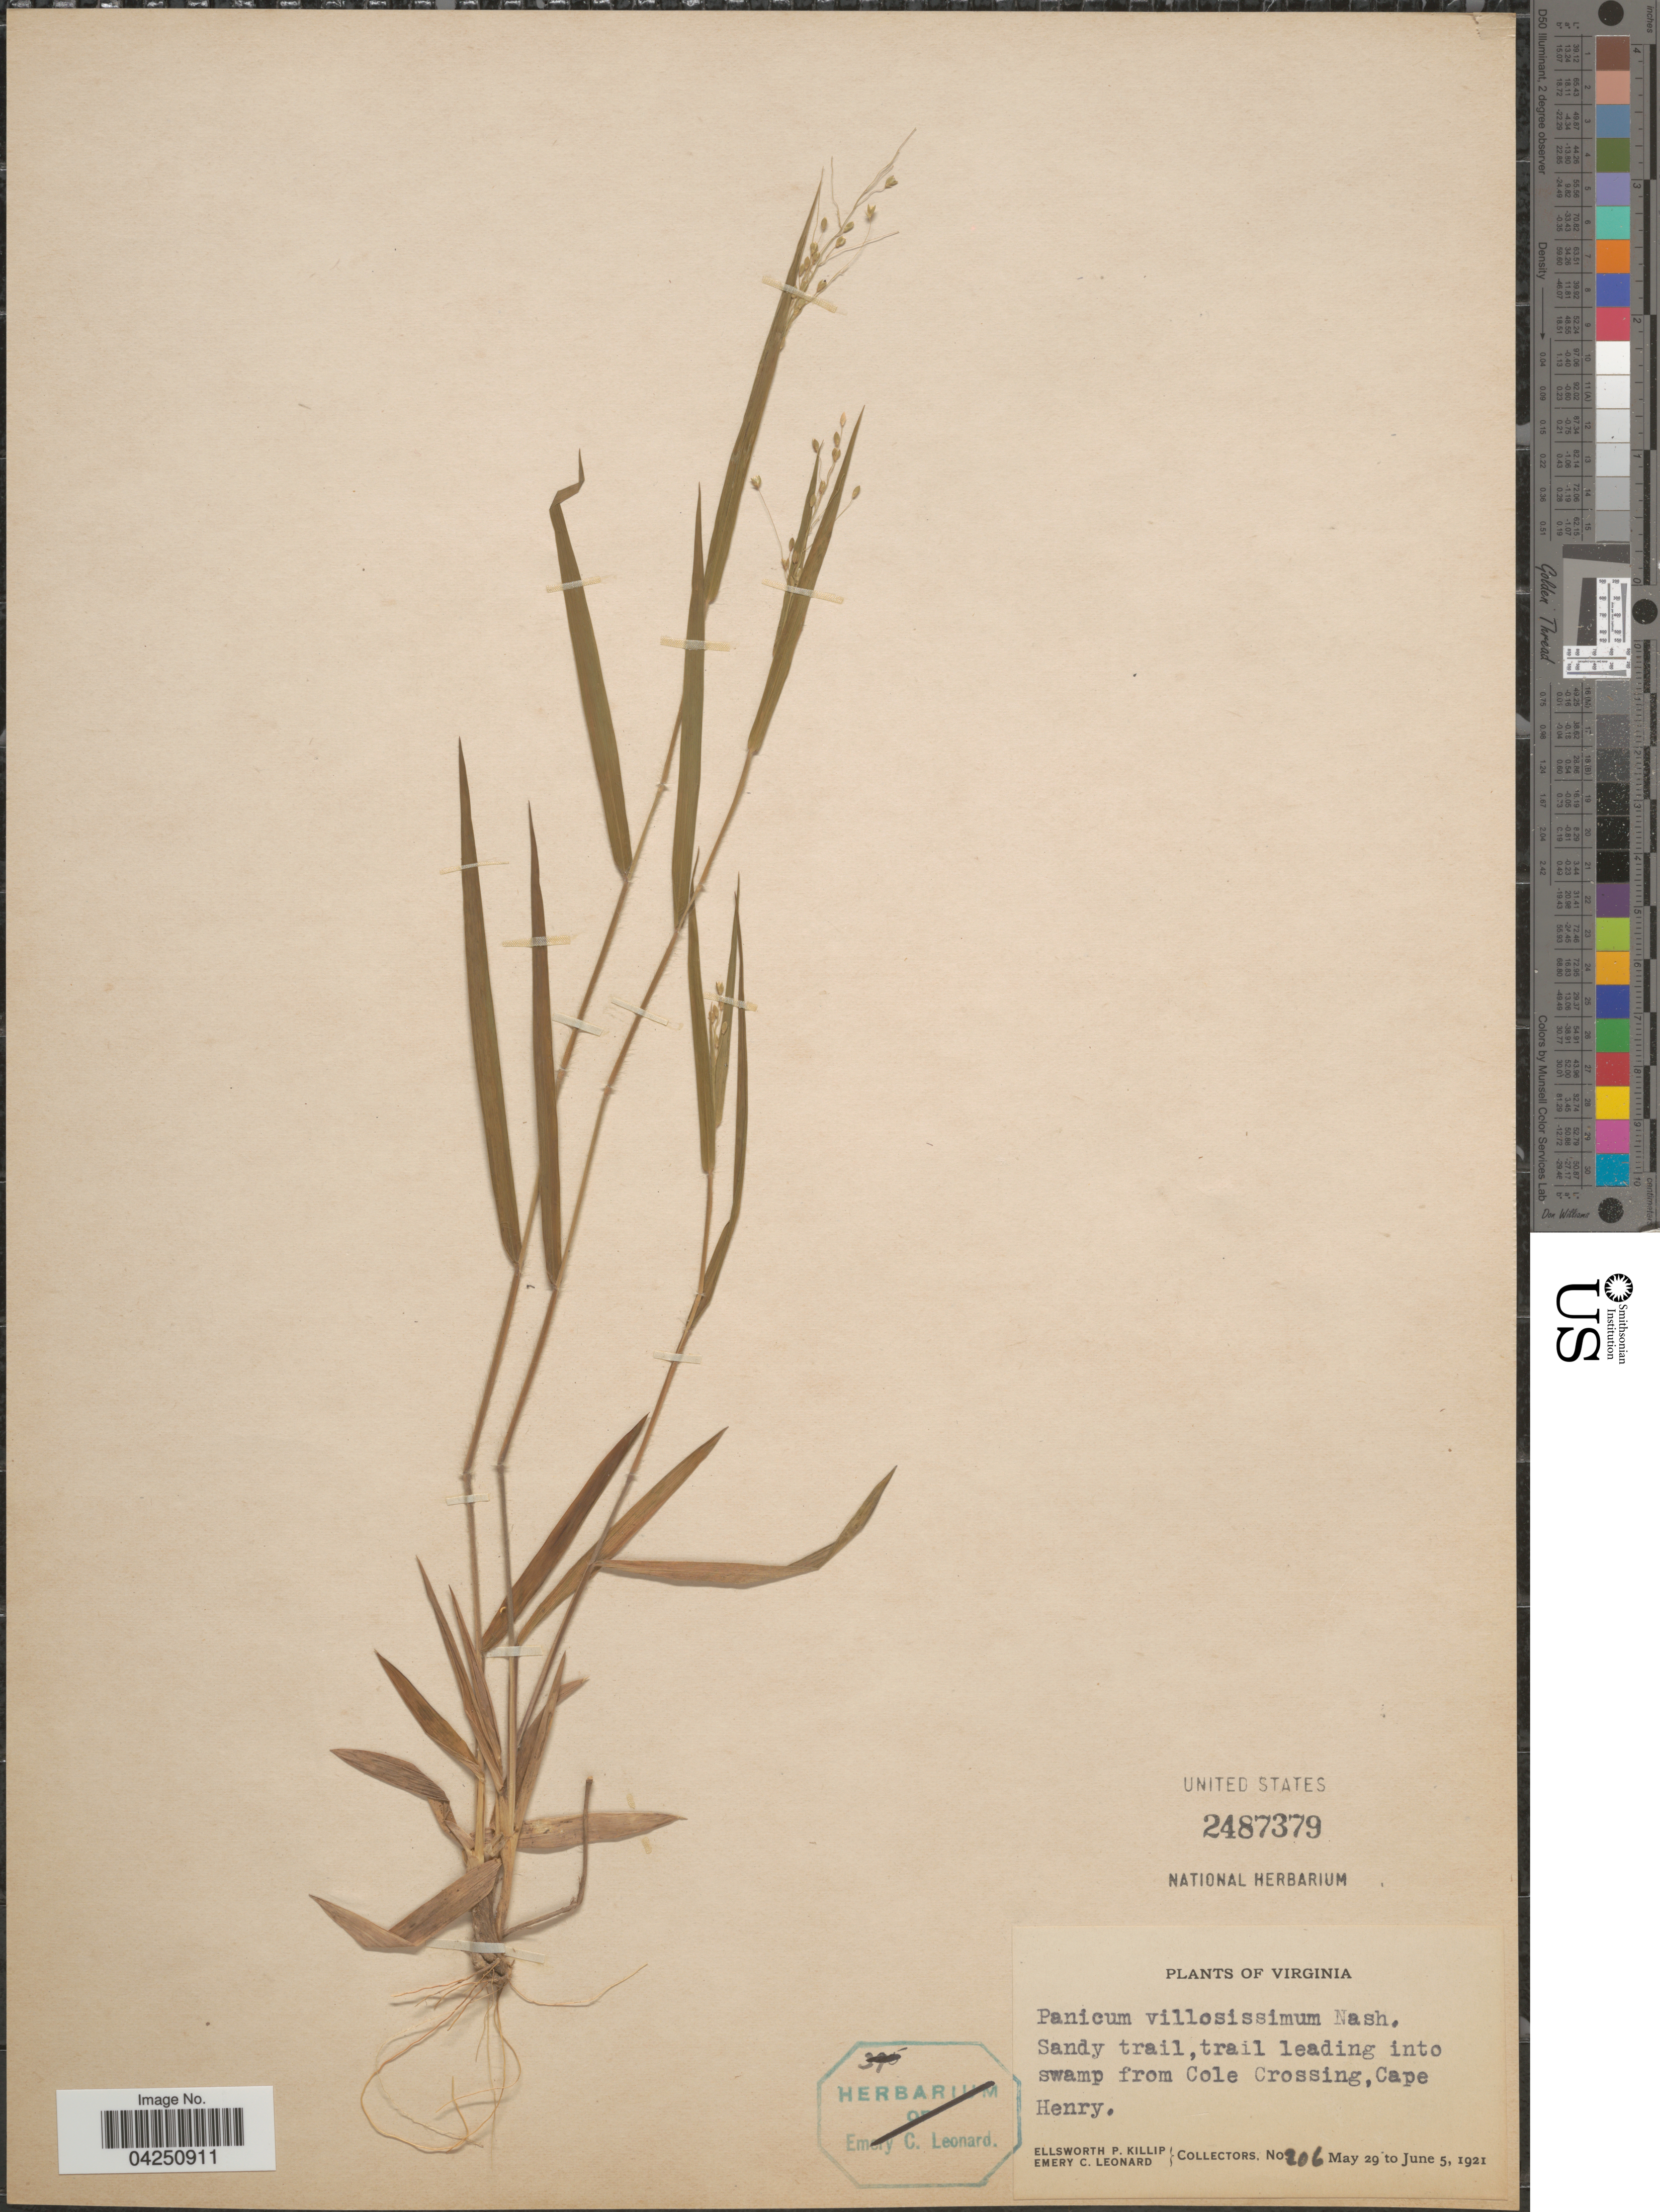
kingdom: Plantae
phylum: Tracheophyta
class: Liliopsida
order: Poales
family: Poaceae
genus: Dichanthelium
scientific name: Dichanthelium acuminatum var. acuminatum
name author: (Sw.) Gould & C.A. Clark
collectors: E. P. Killip & E. C. Leonard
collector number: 206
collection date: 1921-05-29/1921-06-05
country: United States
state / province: Virginia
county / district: City of Virginia Beach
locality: Sandy trail, trail leading into swamp from Cole Crossing, Cape Henry.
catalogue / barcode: US 2487379